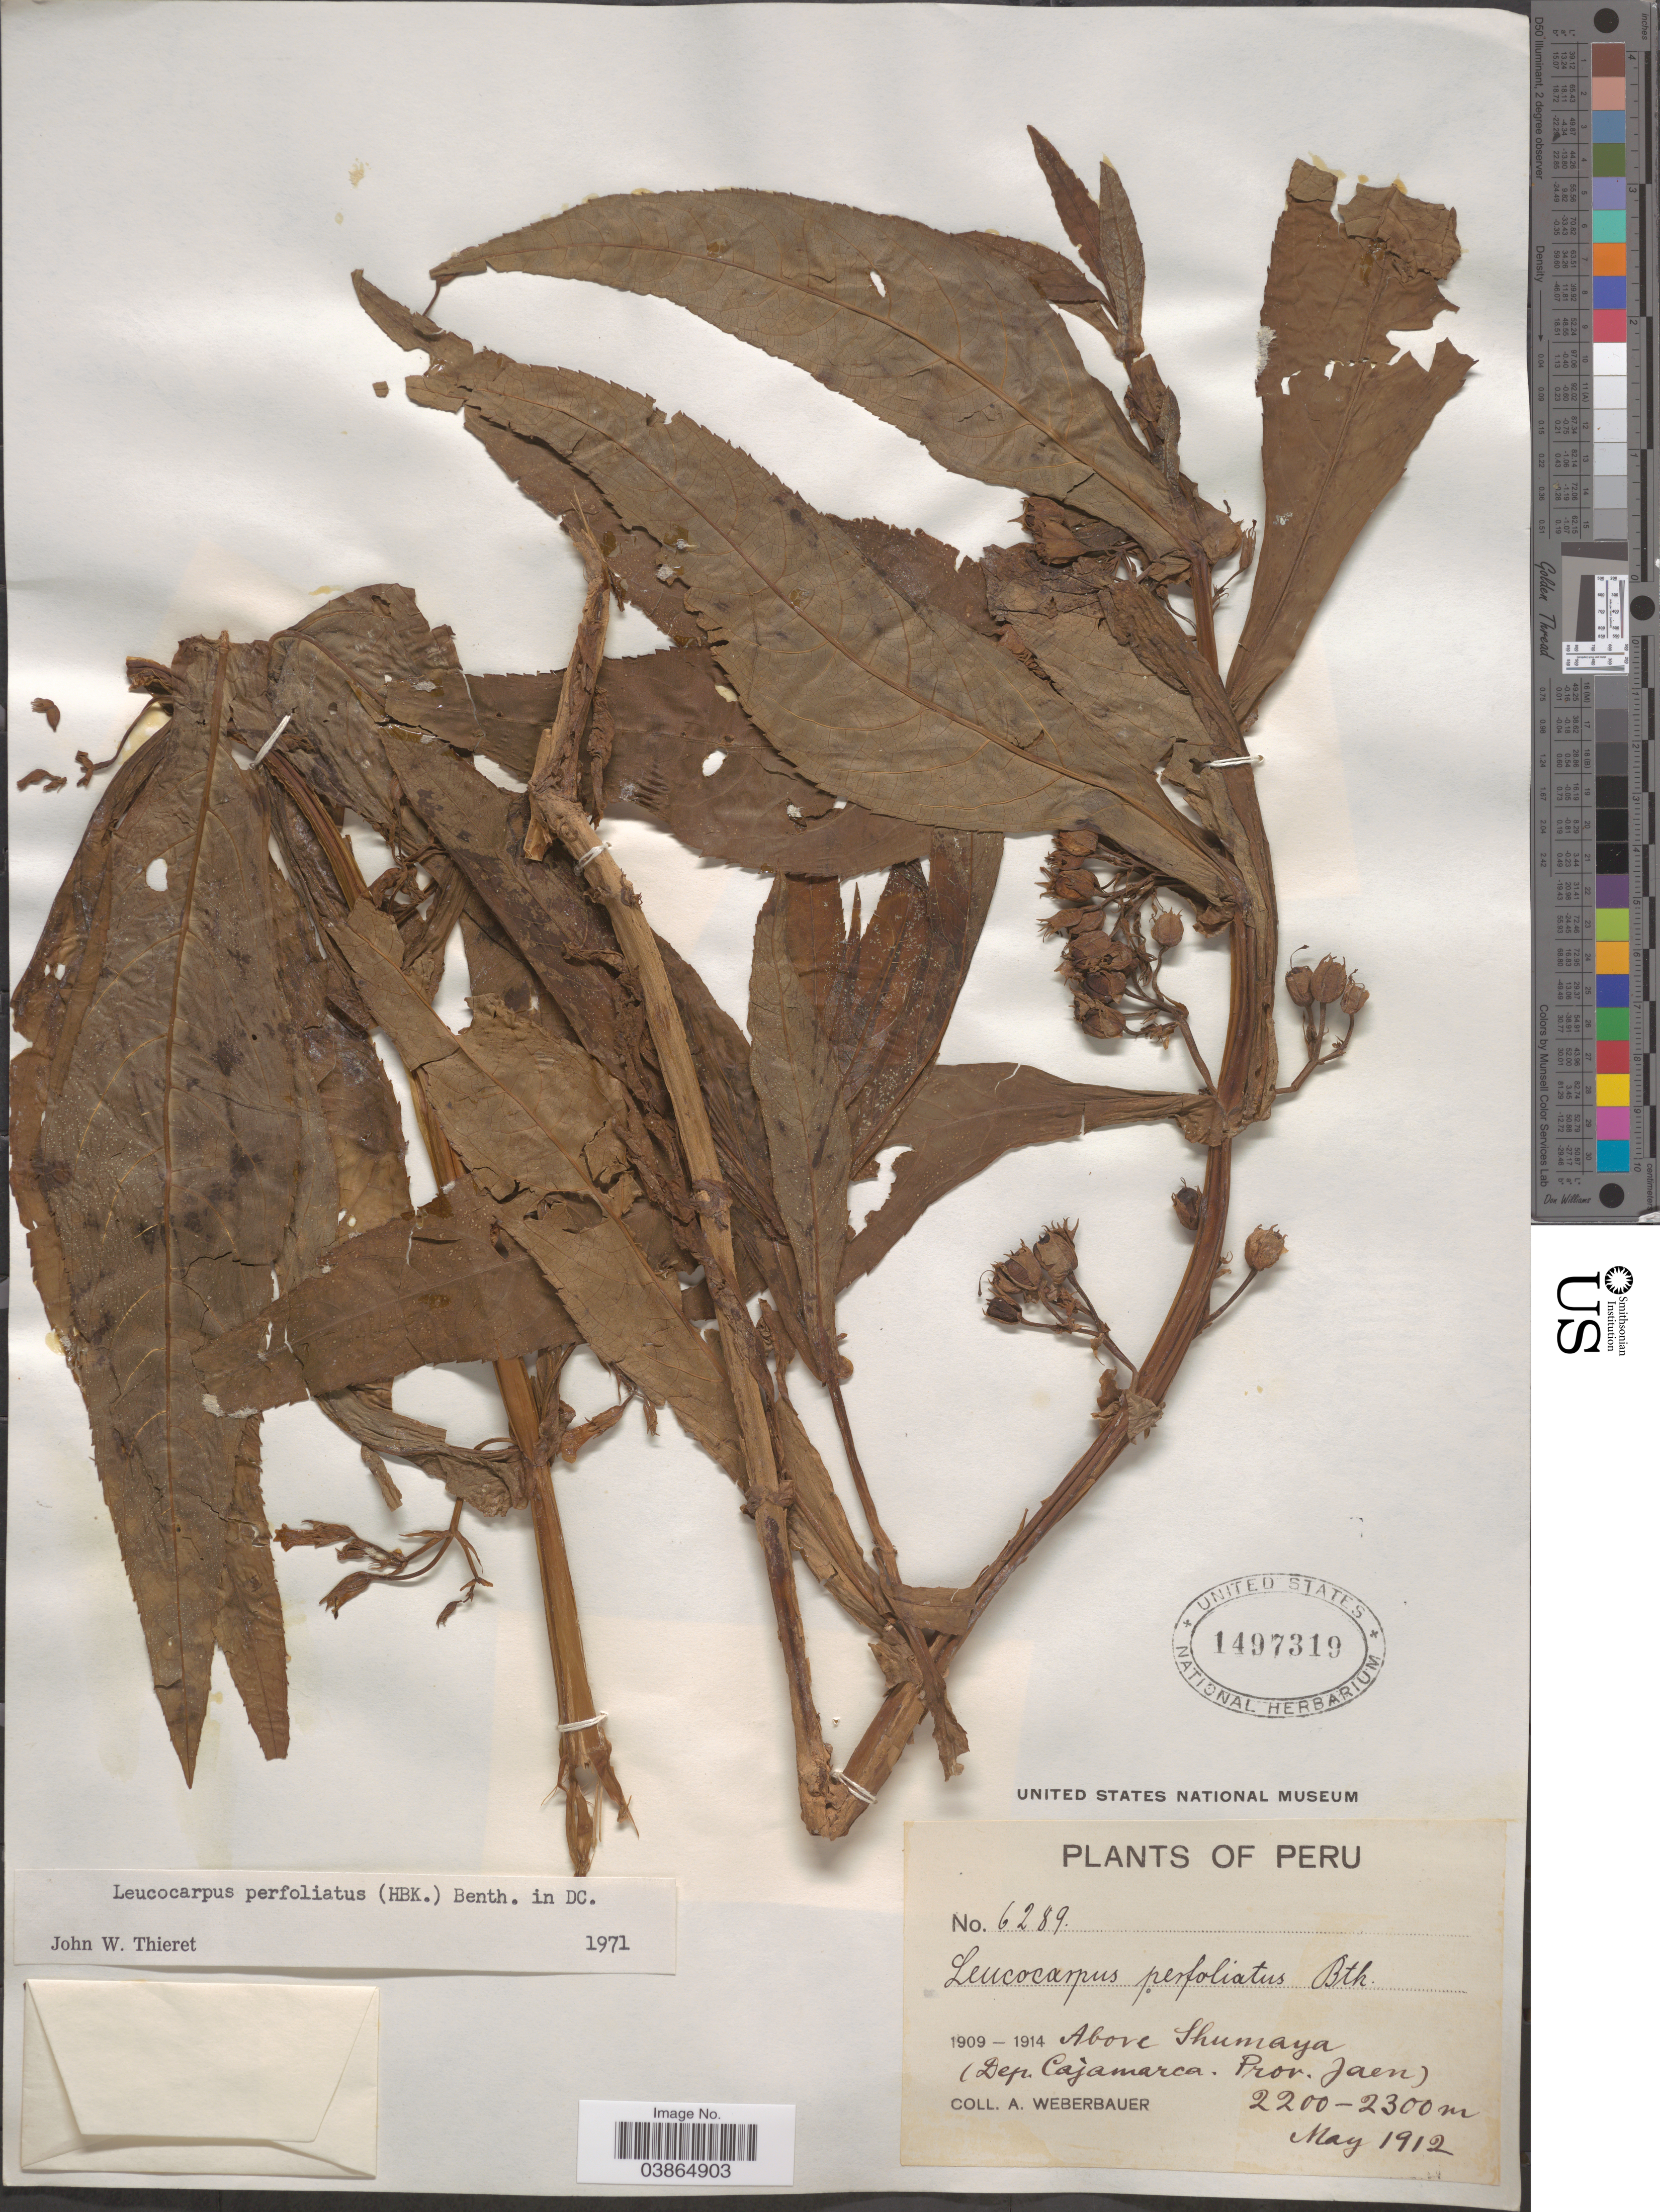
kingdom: Plantae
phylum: Tracheophyta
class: Magnoliopsida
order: Lamiales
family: Phrymaceae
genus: Leucocarpus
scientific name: Leucocarpus perfoliatus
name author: (Kunth) Benth.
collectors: A. Weberbauer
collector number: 6289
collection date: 1912-05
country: Peru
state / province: Cajamarca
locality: Above Shumaya. (Dep. Cajamarca. Prov. Jaen).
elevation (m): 2200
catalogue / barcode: US 1497319